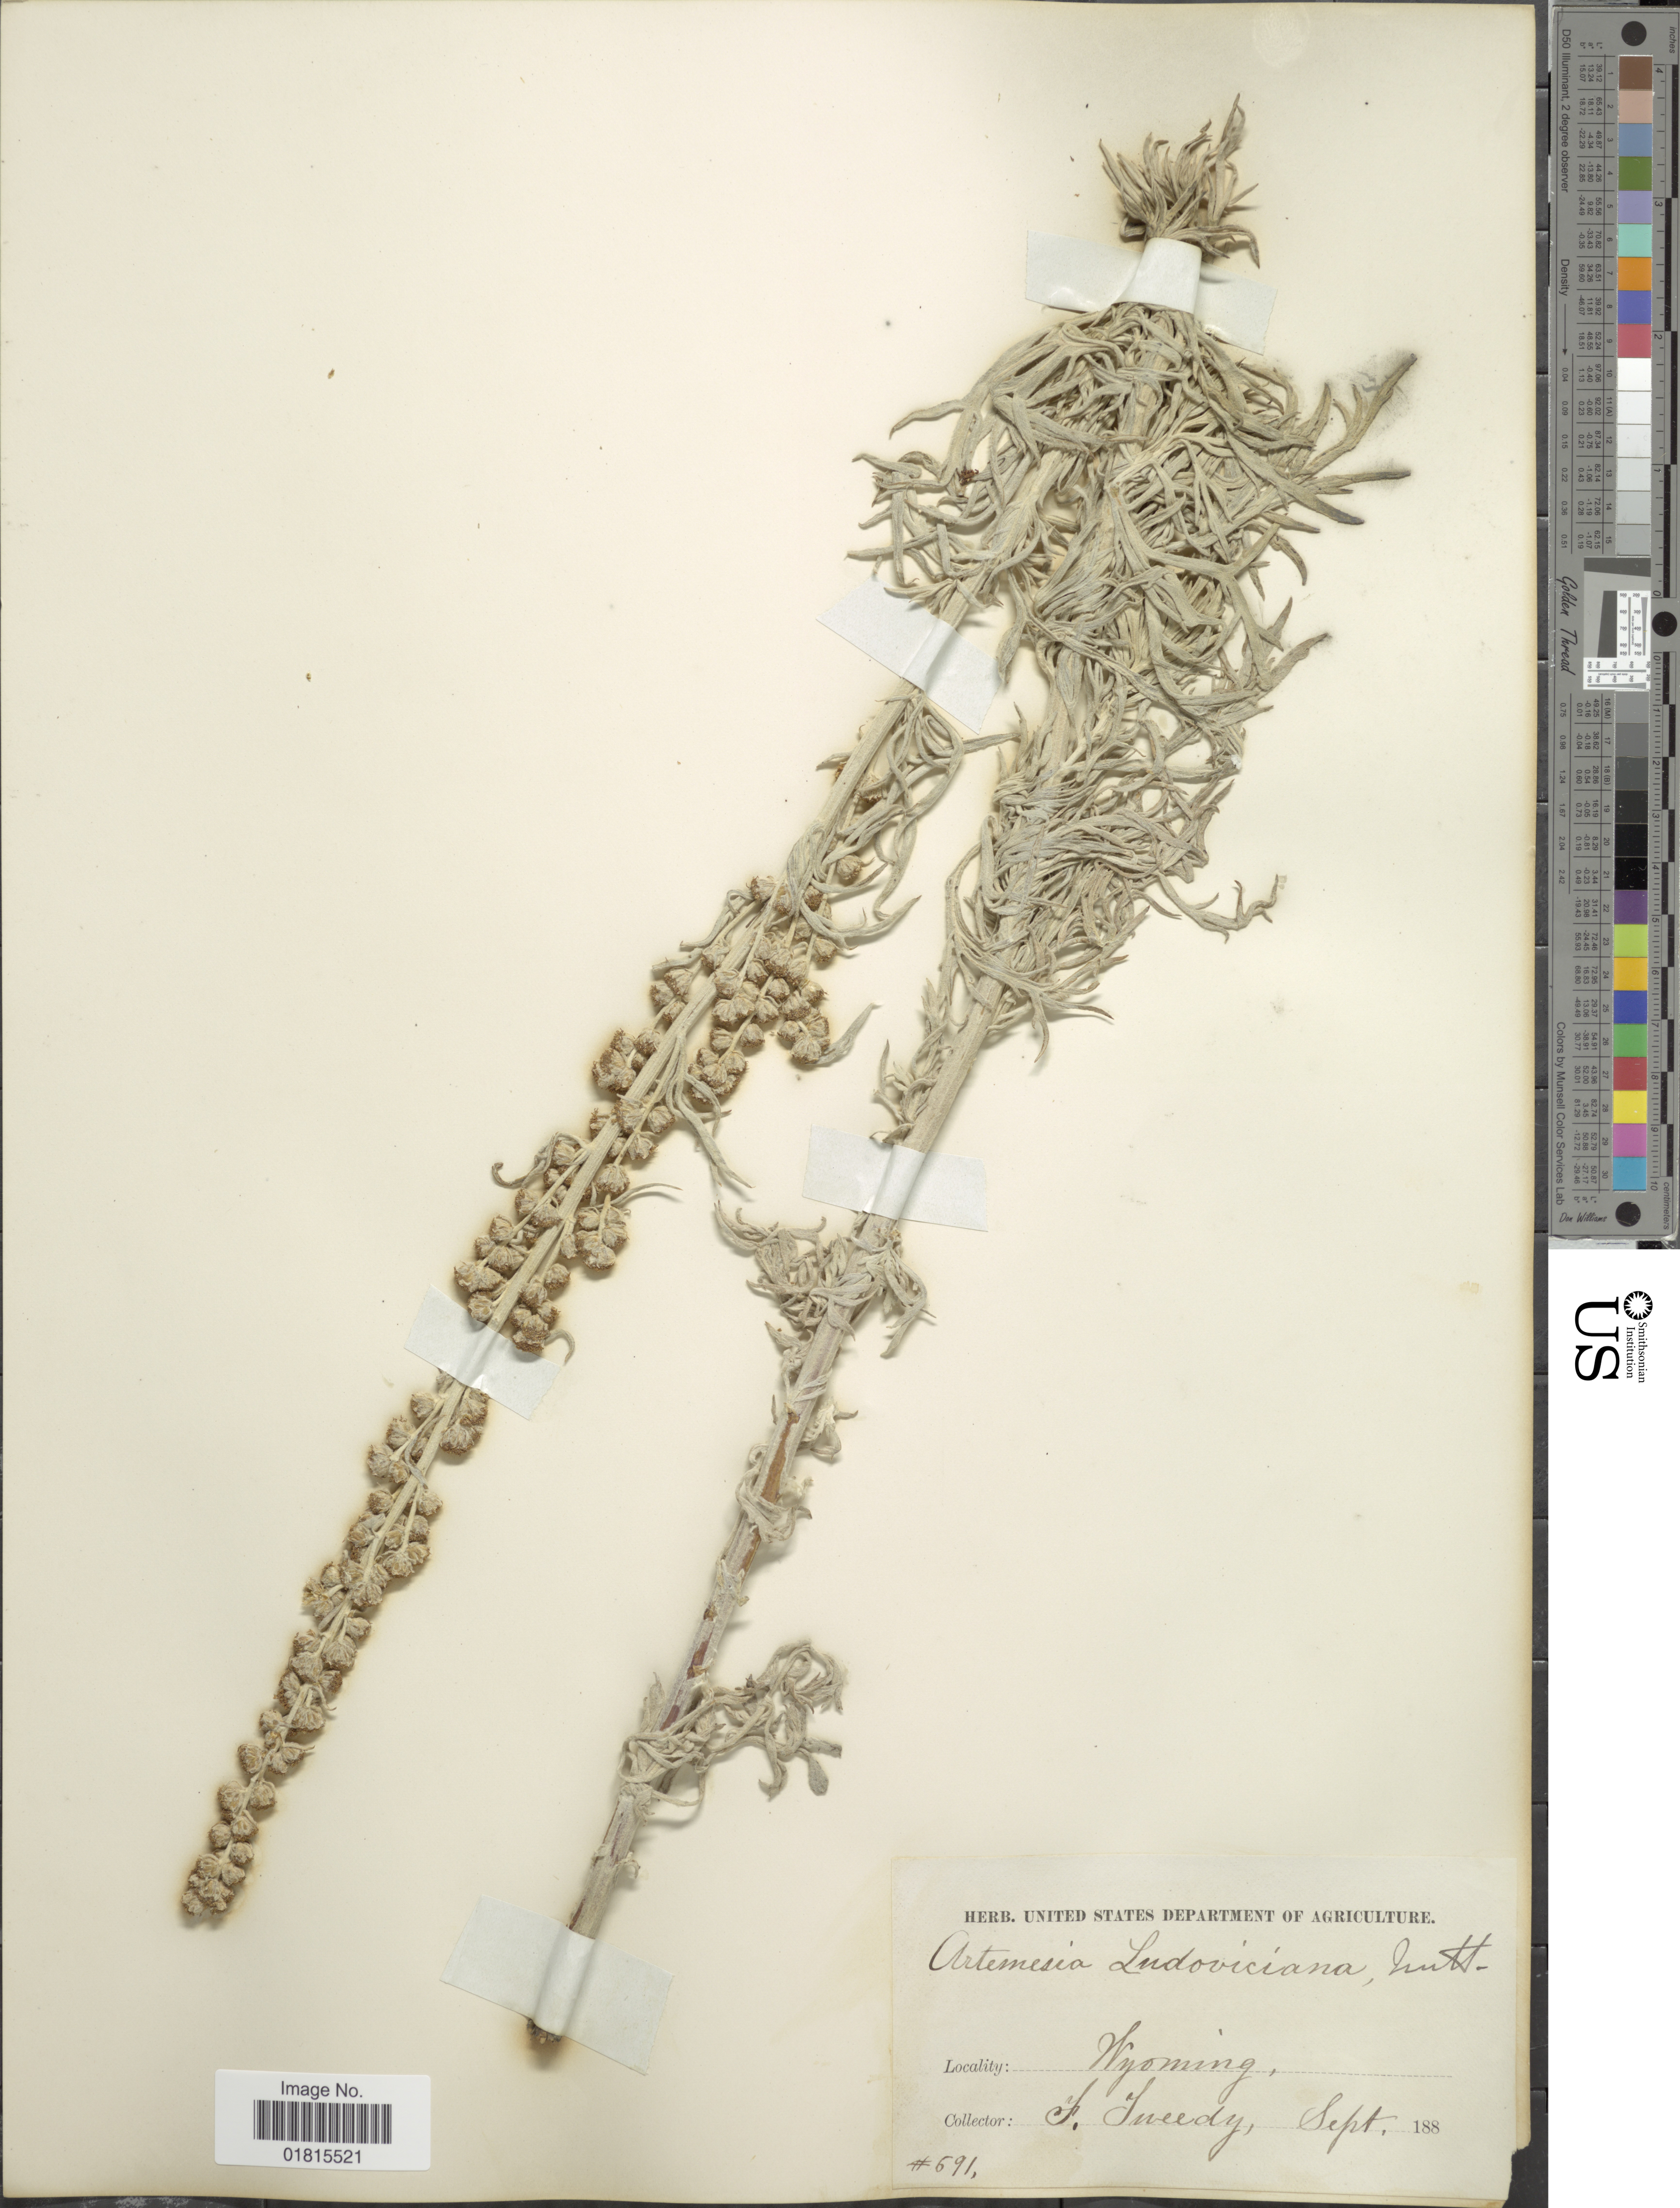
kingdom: Plantae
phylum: Tracheophyta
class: Magnoliopsida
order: Asterales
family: Asteraceae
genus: Artemisia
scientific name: Artemisia floccosa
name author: Rydb.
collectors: F. Tweedy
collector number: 691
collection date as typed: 188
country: United States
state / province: Wyoming